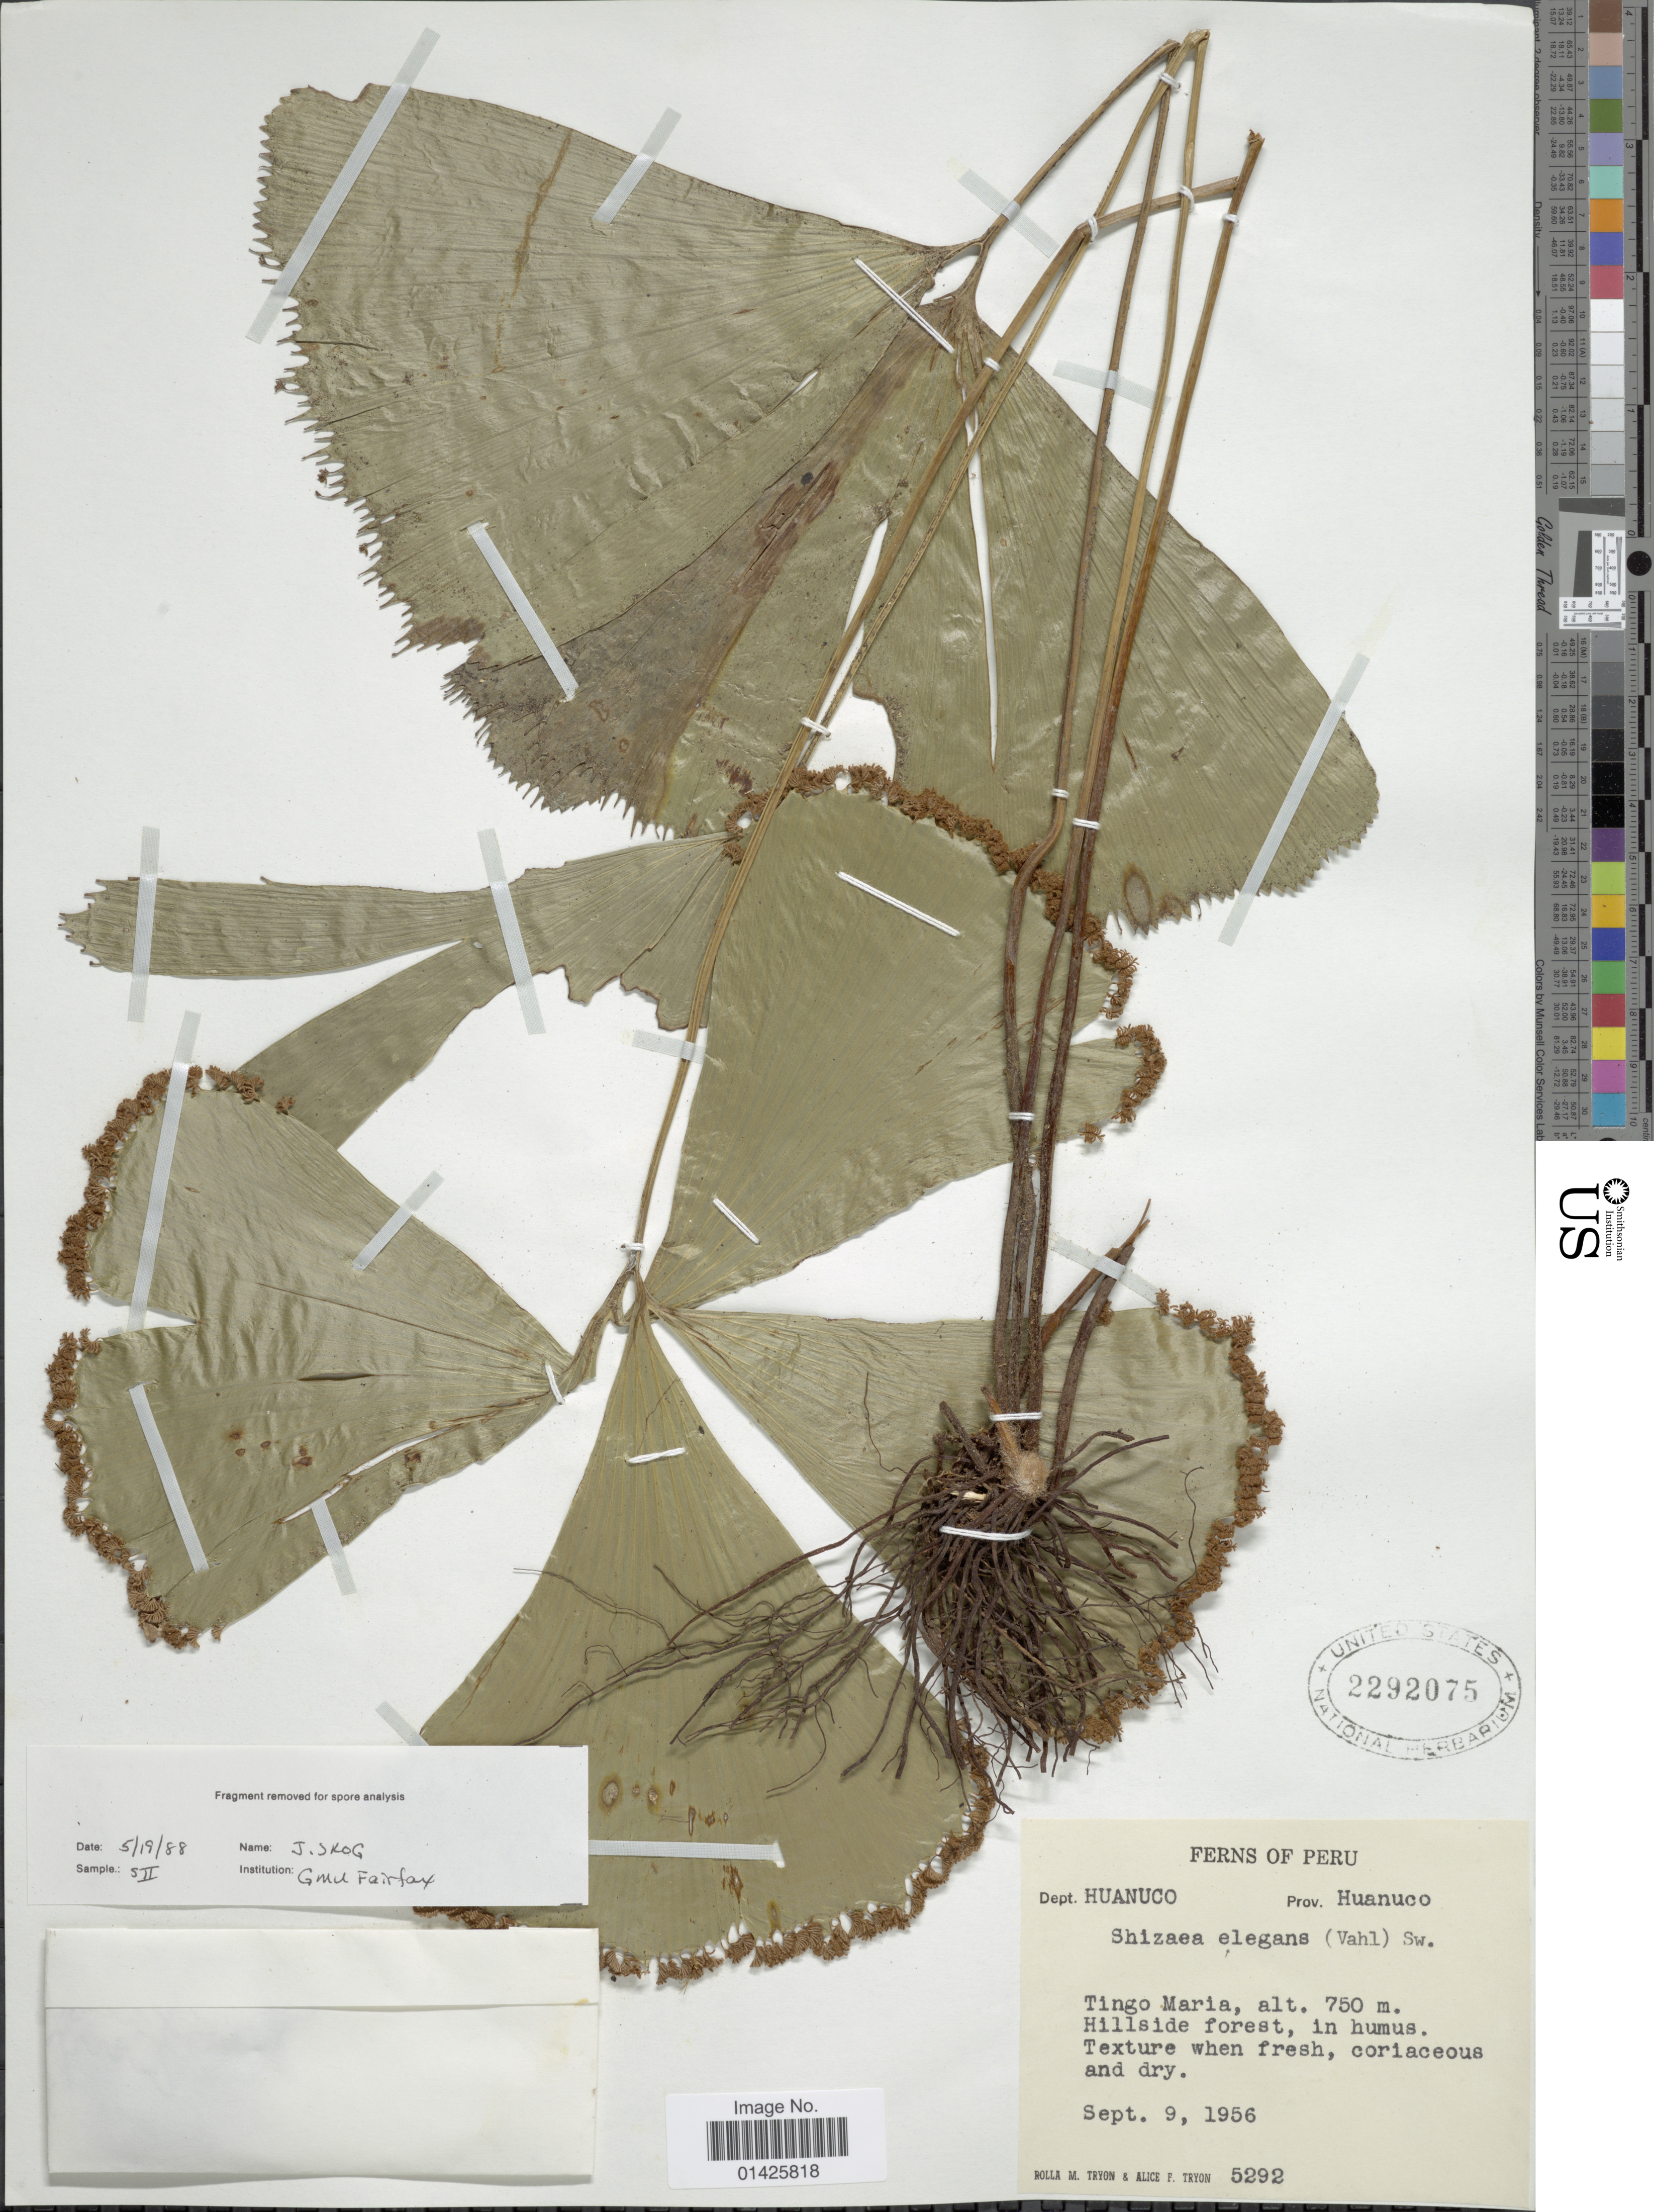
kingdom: Plantae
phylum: Tracheophyta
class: Polypodiopsida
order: Schizaeales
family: Schizaeaceae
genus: Schizaea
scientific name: Schizaea elegans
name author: (Vahl) Sw.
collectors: R. M. Tryon & A. F. Tryon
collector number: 5292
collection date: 1956-09-09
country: Peru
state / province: Huánuco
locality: Dept. Huanuco,Tingo María, Hillside forest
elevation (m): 750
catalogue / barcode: US 2292075